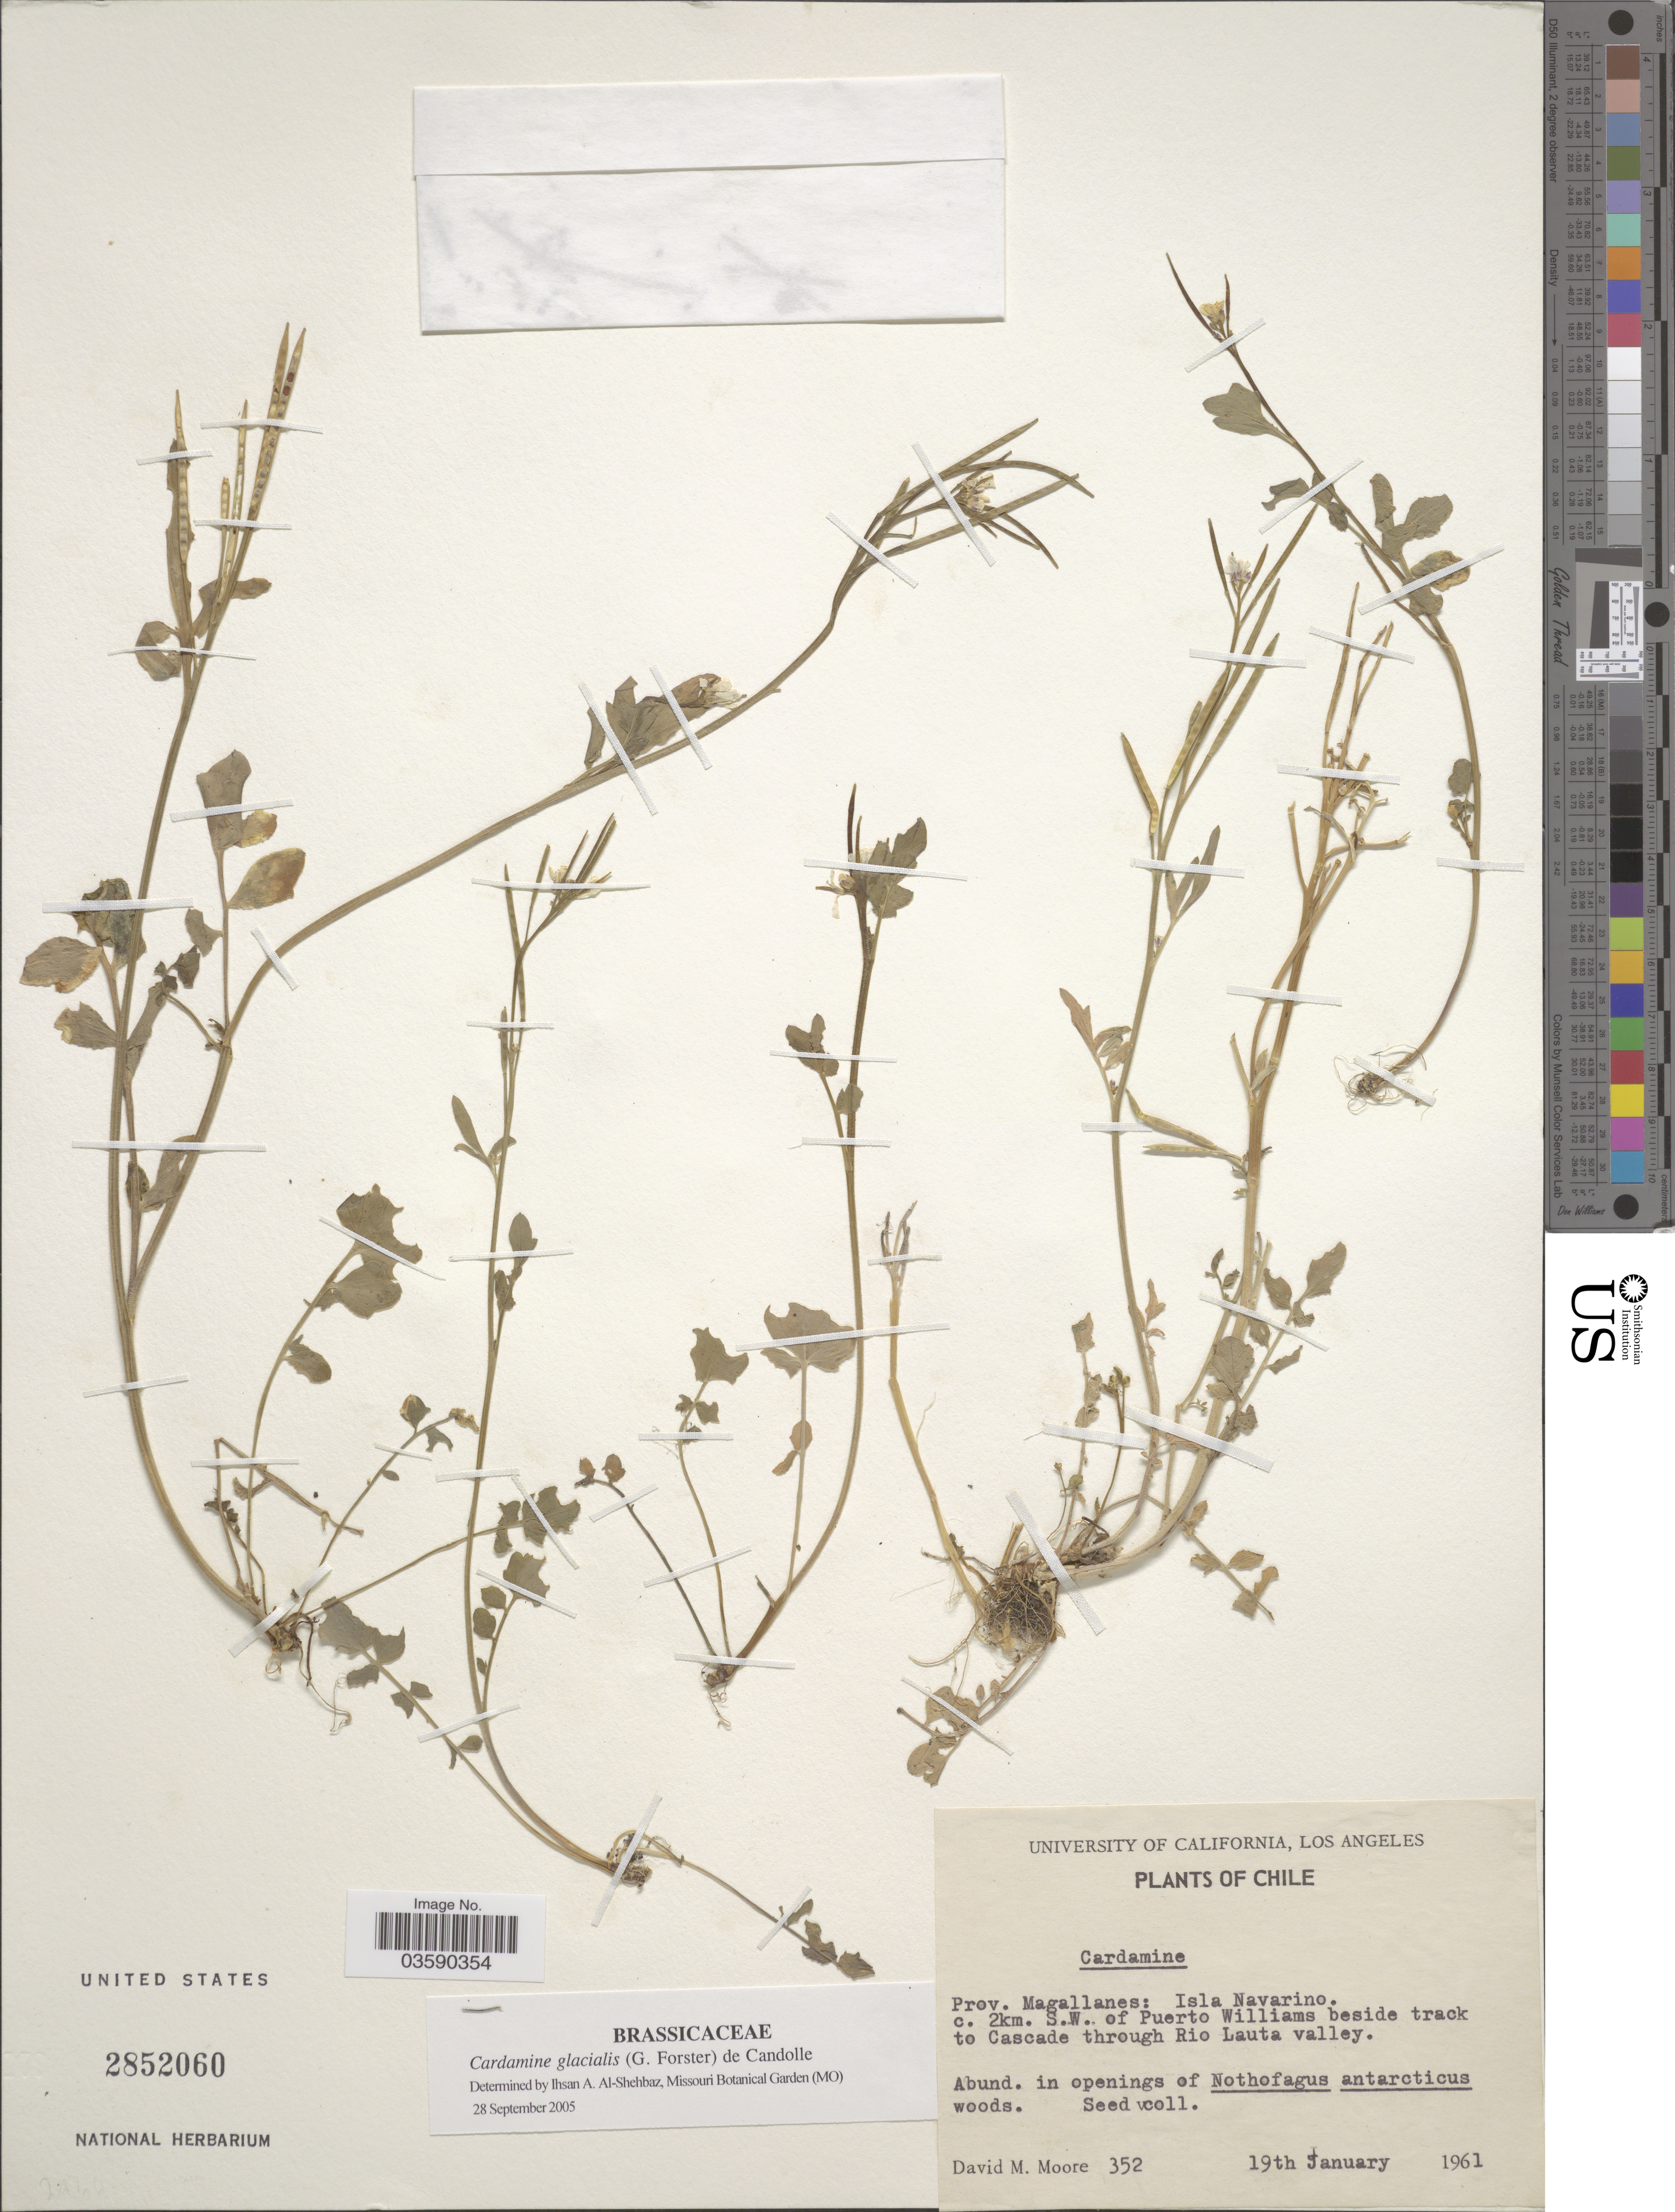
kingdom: Plantae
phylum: Tracheophyta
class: Magnoliopsida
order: Brassicales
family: Brassicaceae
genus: Cardamine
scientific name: Cardamine glacialis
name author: DC.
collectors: D. Moore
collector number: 352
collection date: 1961-01-19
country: Chile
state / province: Magallanes y de la Antártica Chilena (XII)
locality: Prov. Magallanes: Isla Navarino. c. 2km. S.W. of Puerto Williams beside track to Cascade through Rio Lauta valley.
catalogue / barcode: US 2852060